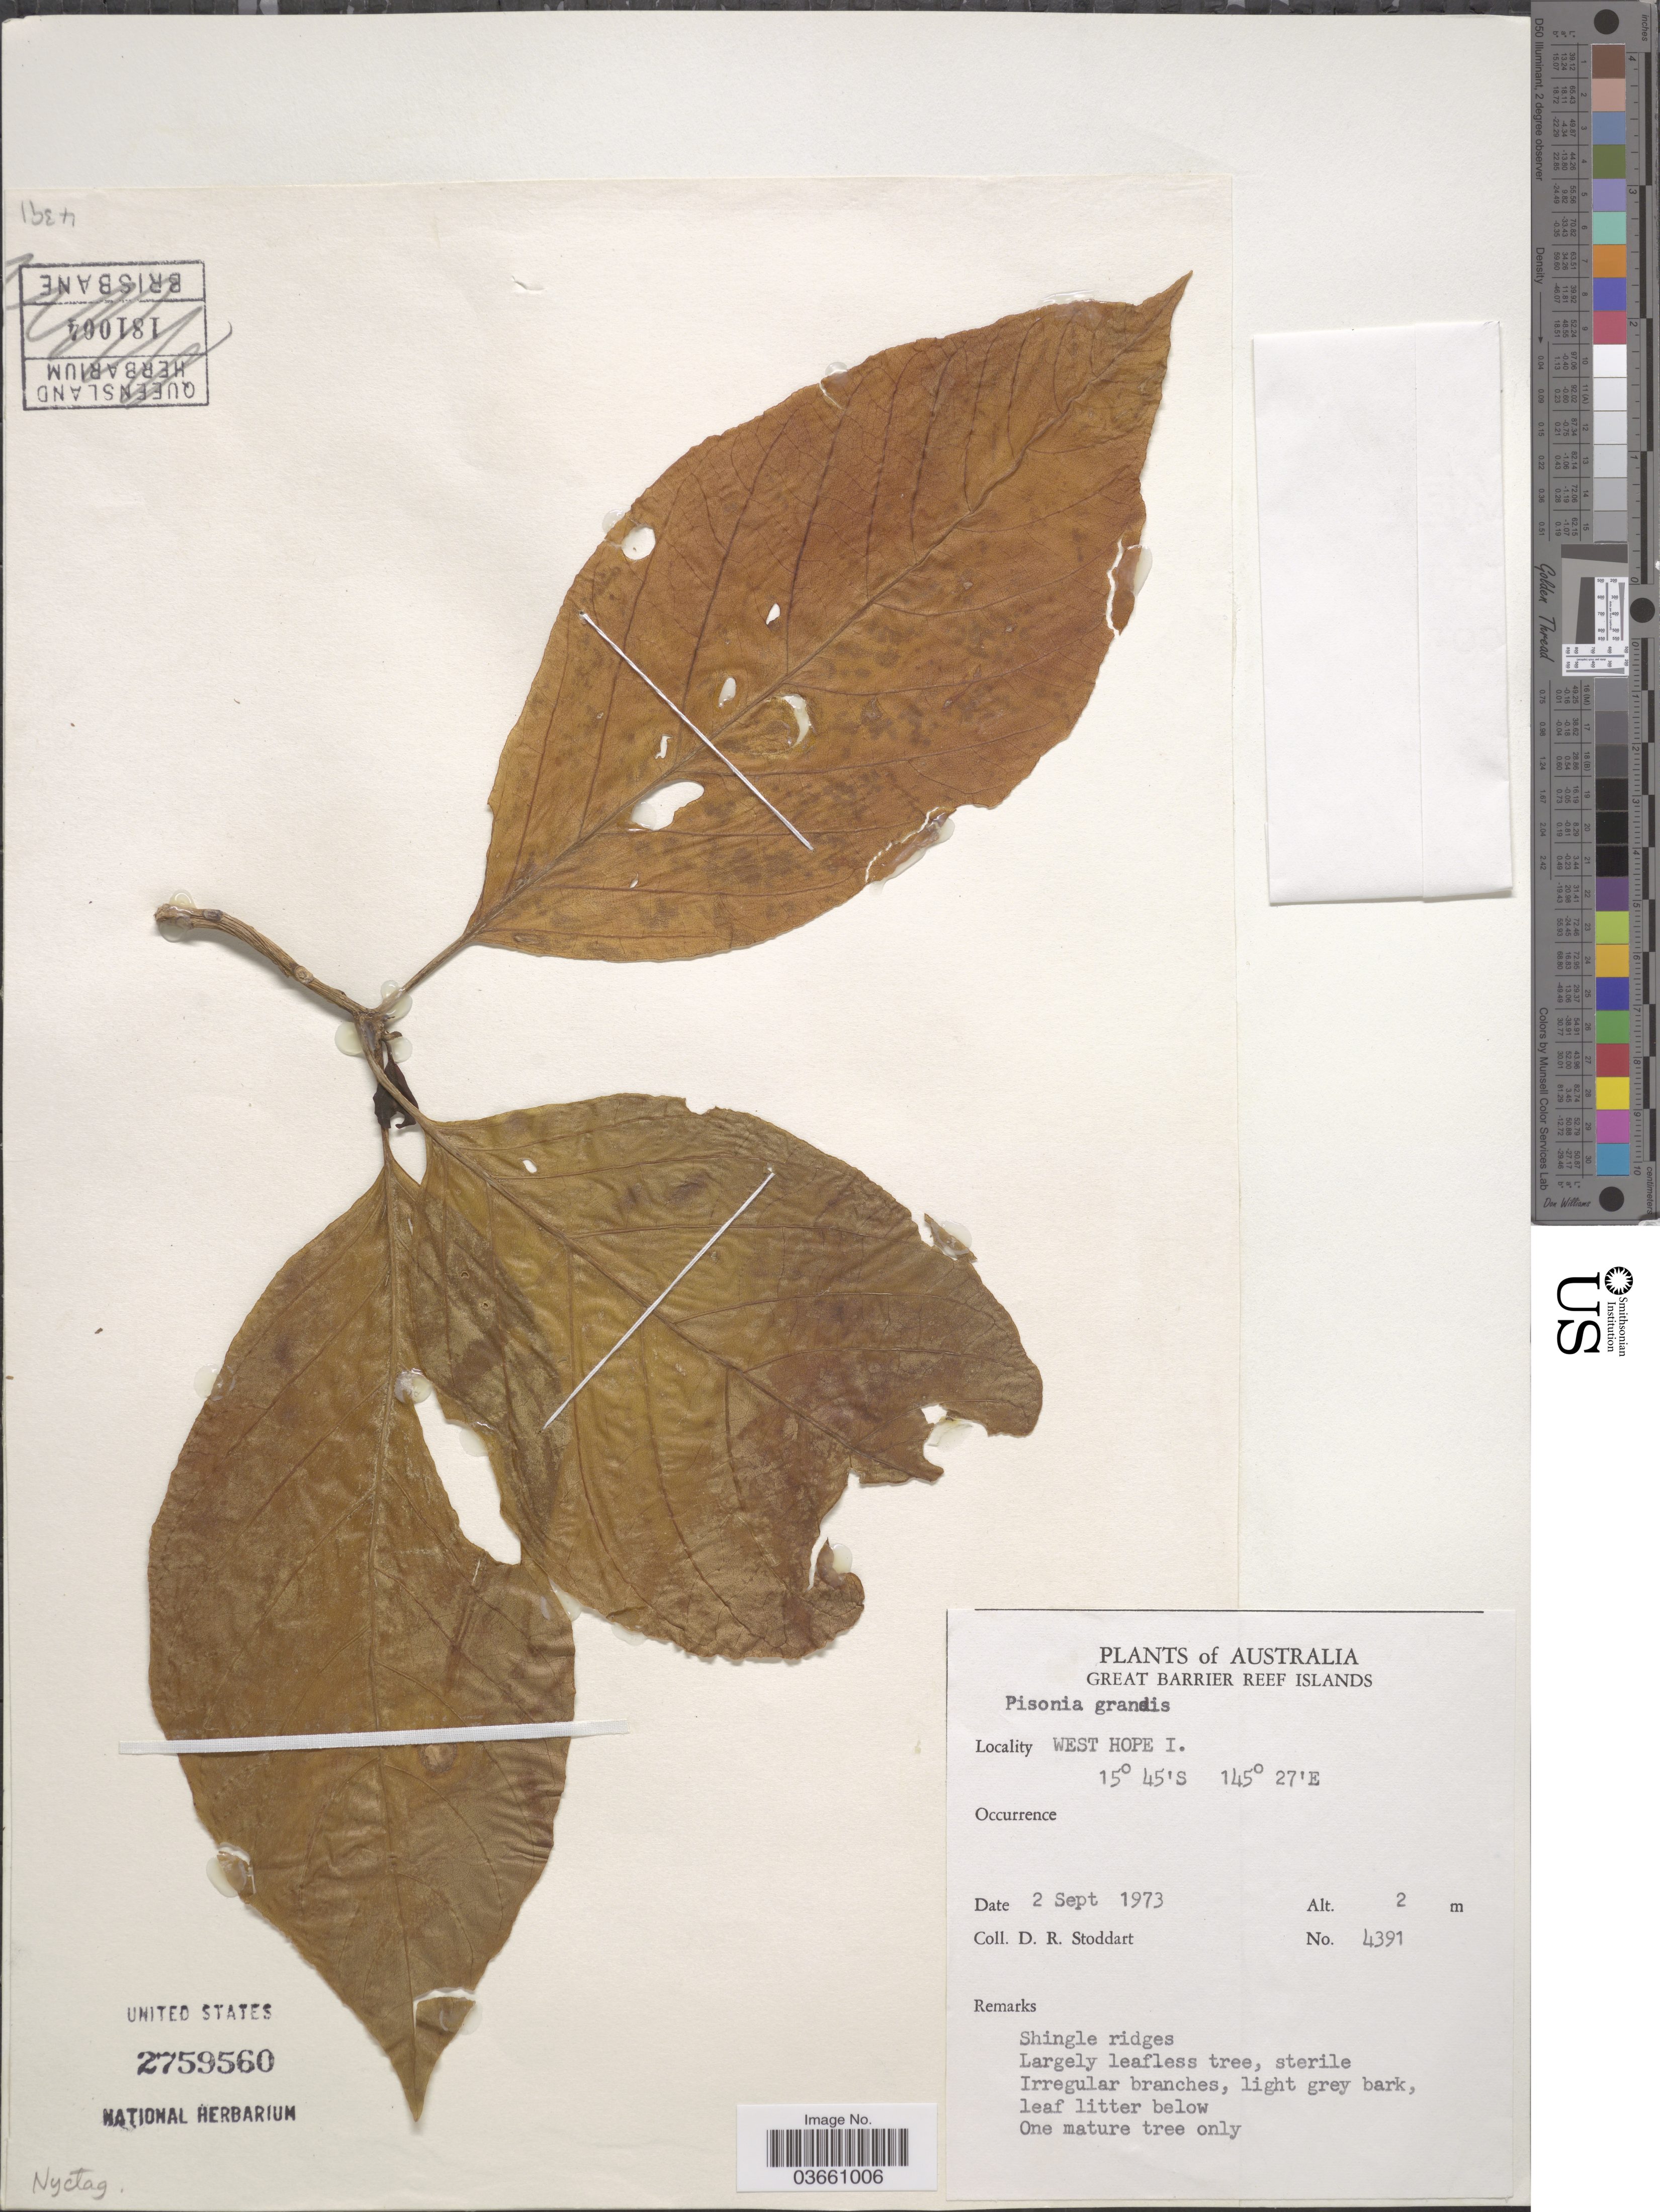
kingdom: Plantae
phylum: Tracheophyta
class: Magnoliopsida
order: Caryophyllales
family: Nyctaginaceae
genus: Pisonia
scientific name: Pisonia grandis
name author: R. Br.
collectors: D. R. Stoddart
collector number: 4391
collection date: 1973-09-02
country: Australia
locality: Great Barrier Reef Islands. West Hope I.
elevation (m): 2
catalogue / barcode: US 2759560